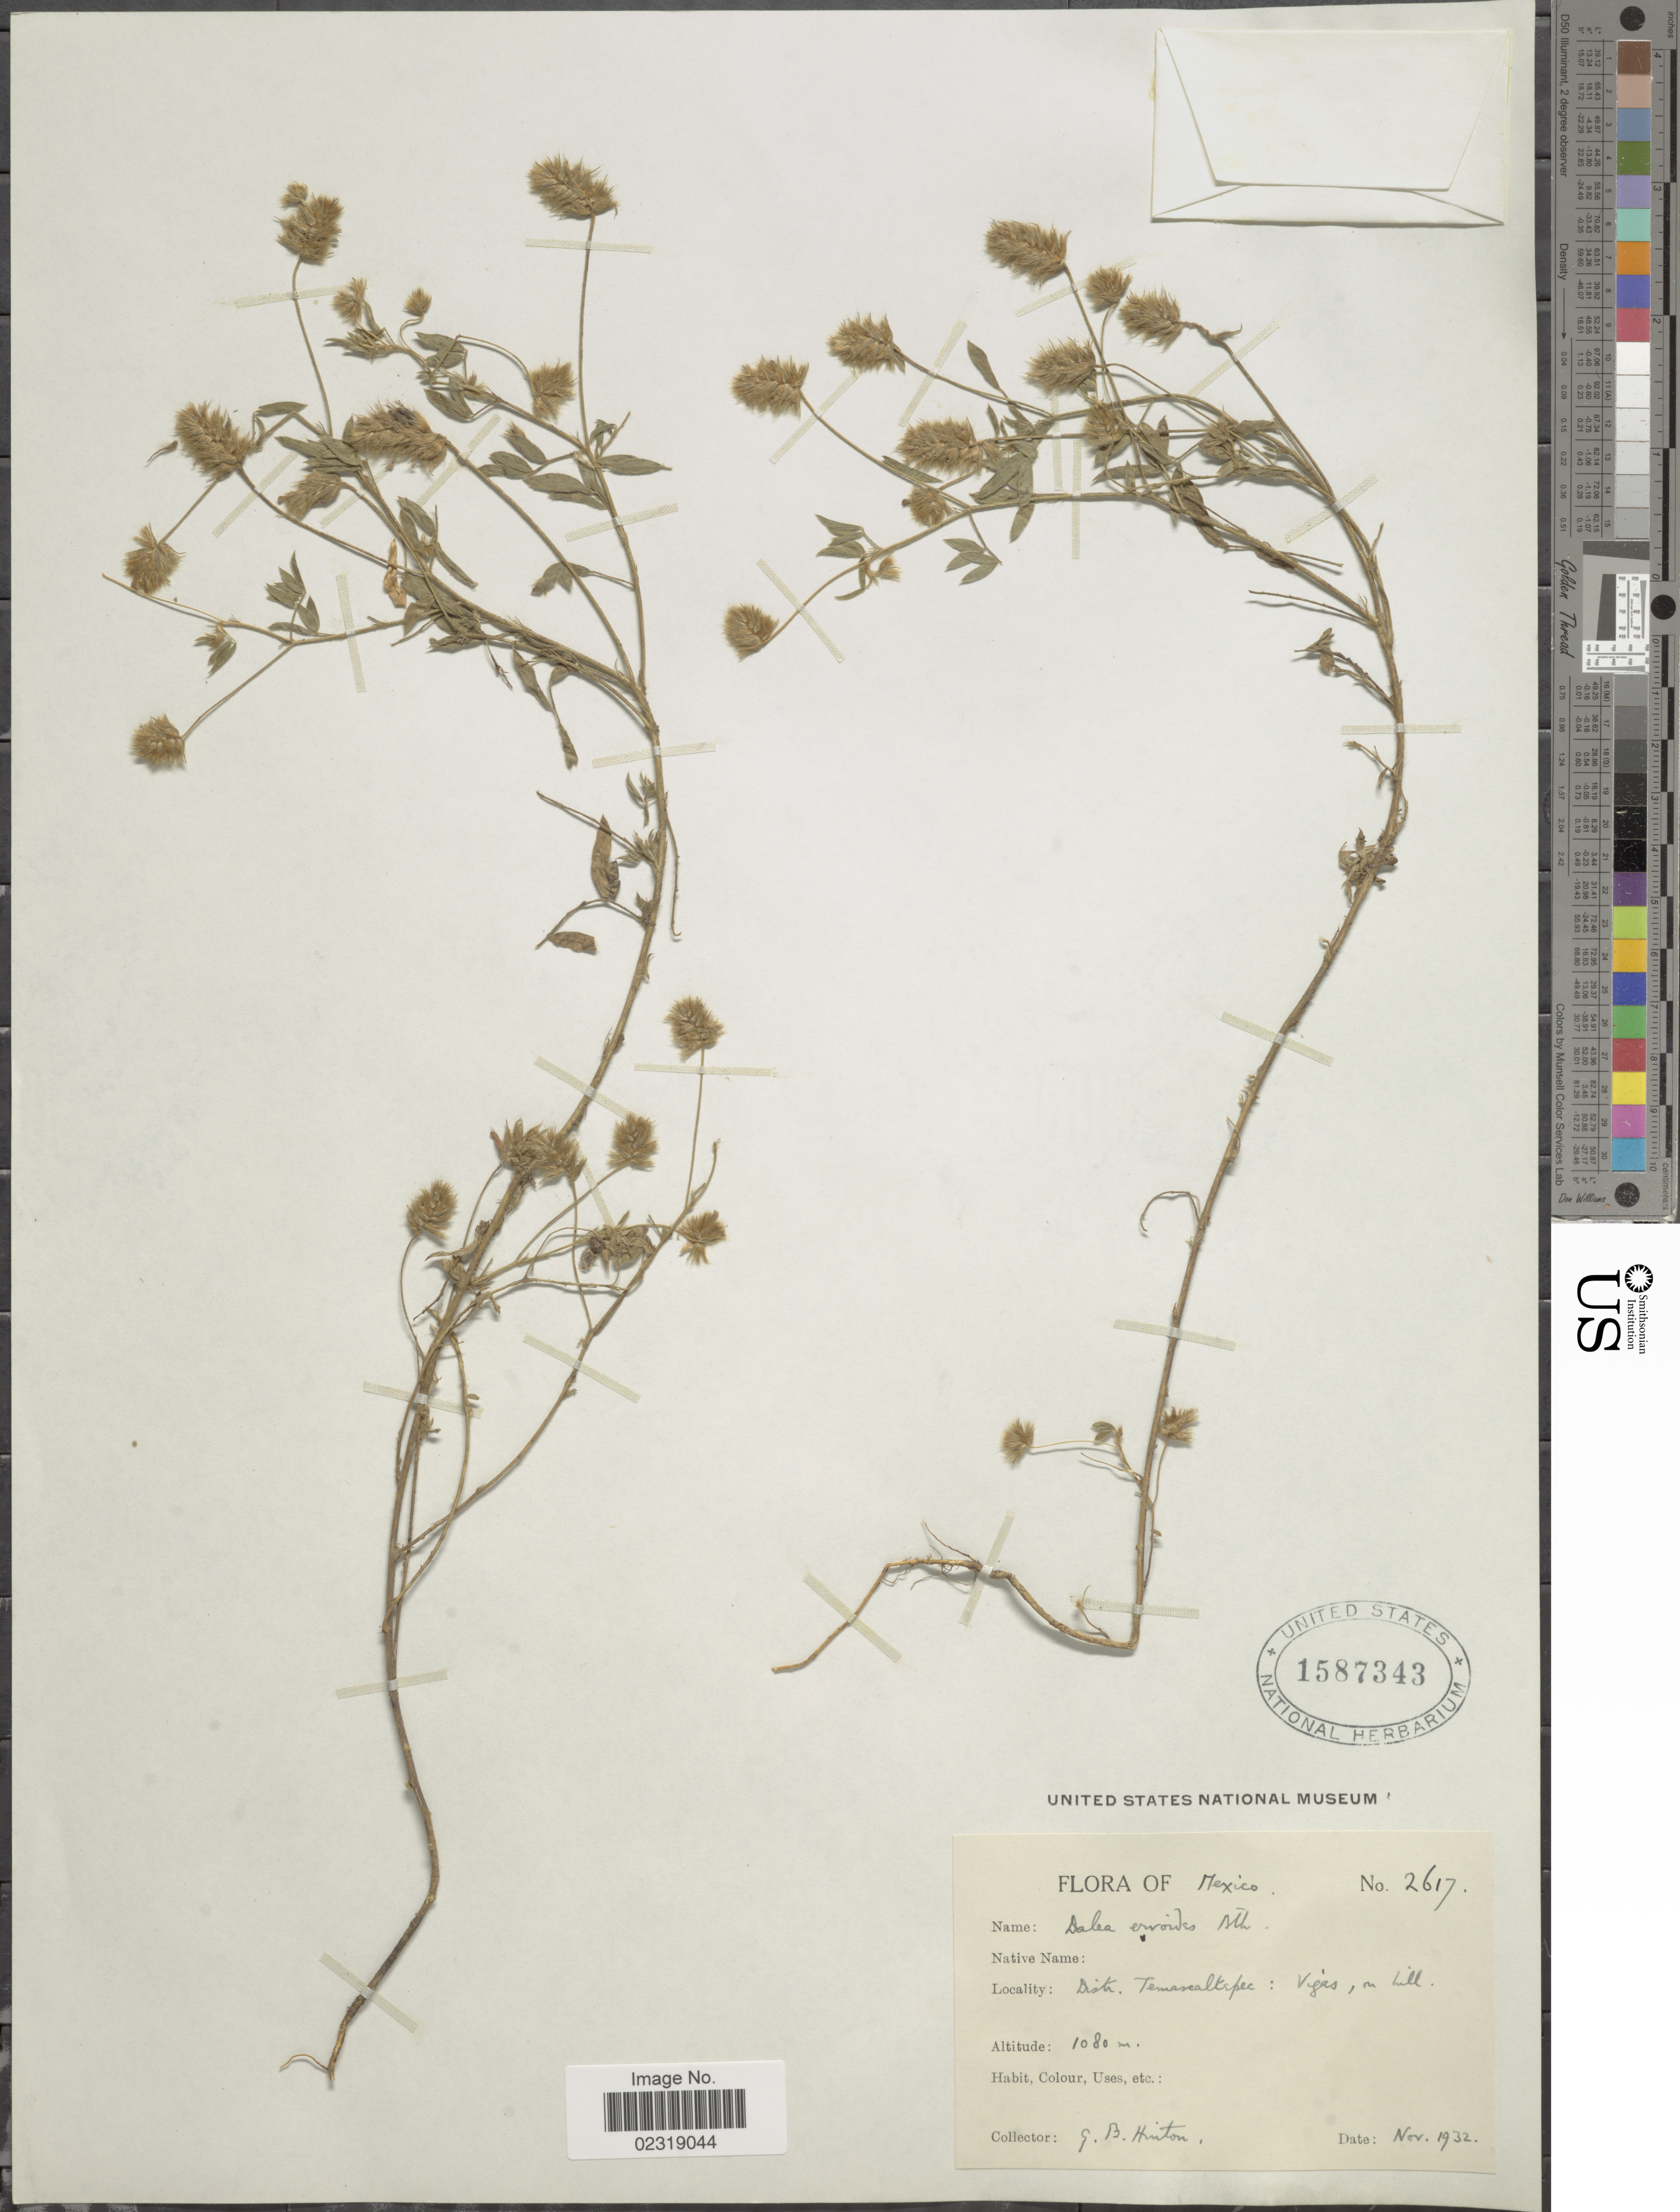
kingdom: Plantae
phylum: Tracheophyta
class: Magnoliopsida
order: Fabales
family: Fabaceae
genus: Dalea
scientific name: Dalea cliffortiana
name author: Willd.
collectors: G. B. Hinton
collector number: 2617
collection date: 1932-11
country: Mexico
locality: Mexico, Distr. Temascaltepec: Vigas, on hill.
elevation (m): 1080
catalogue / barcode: US 1587343